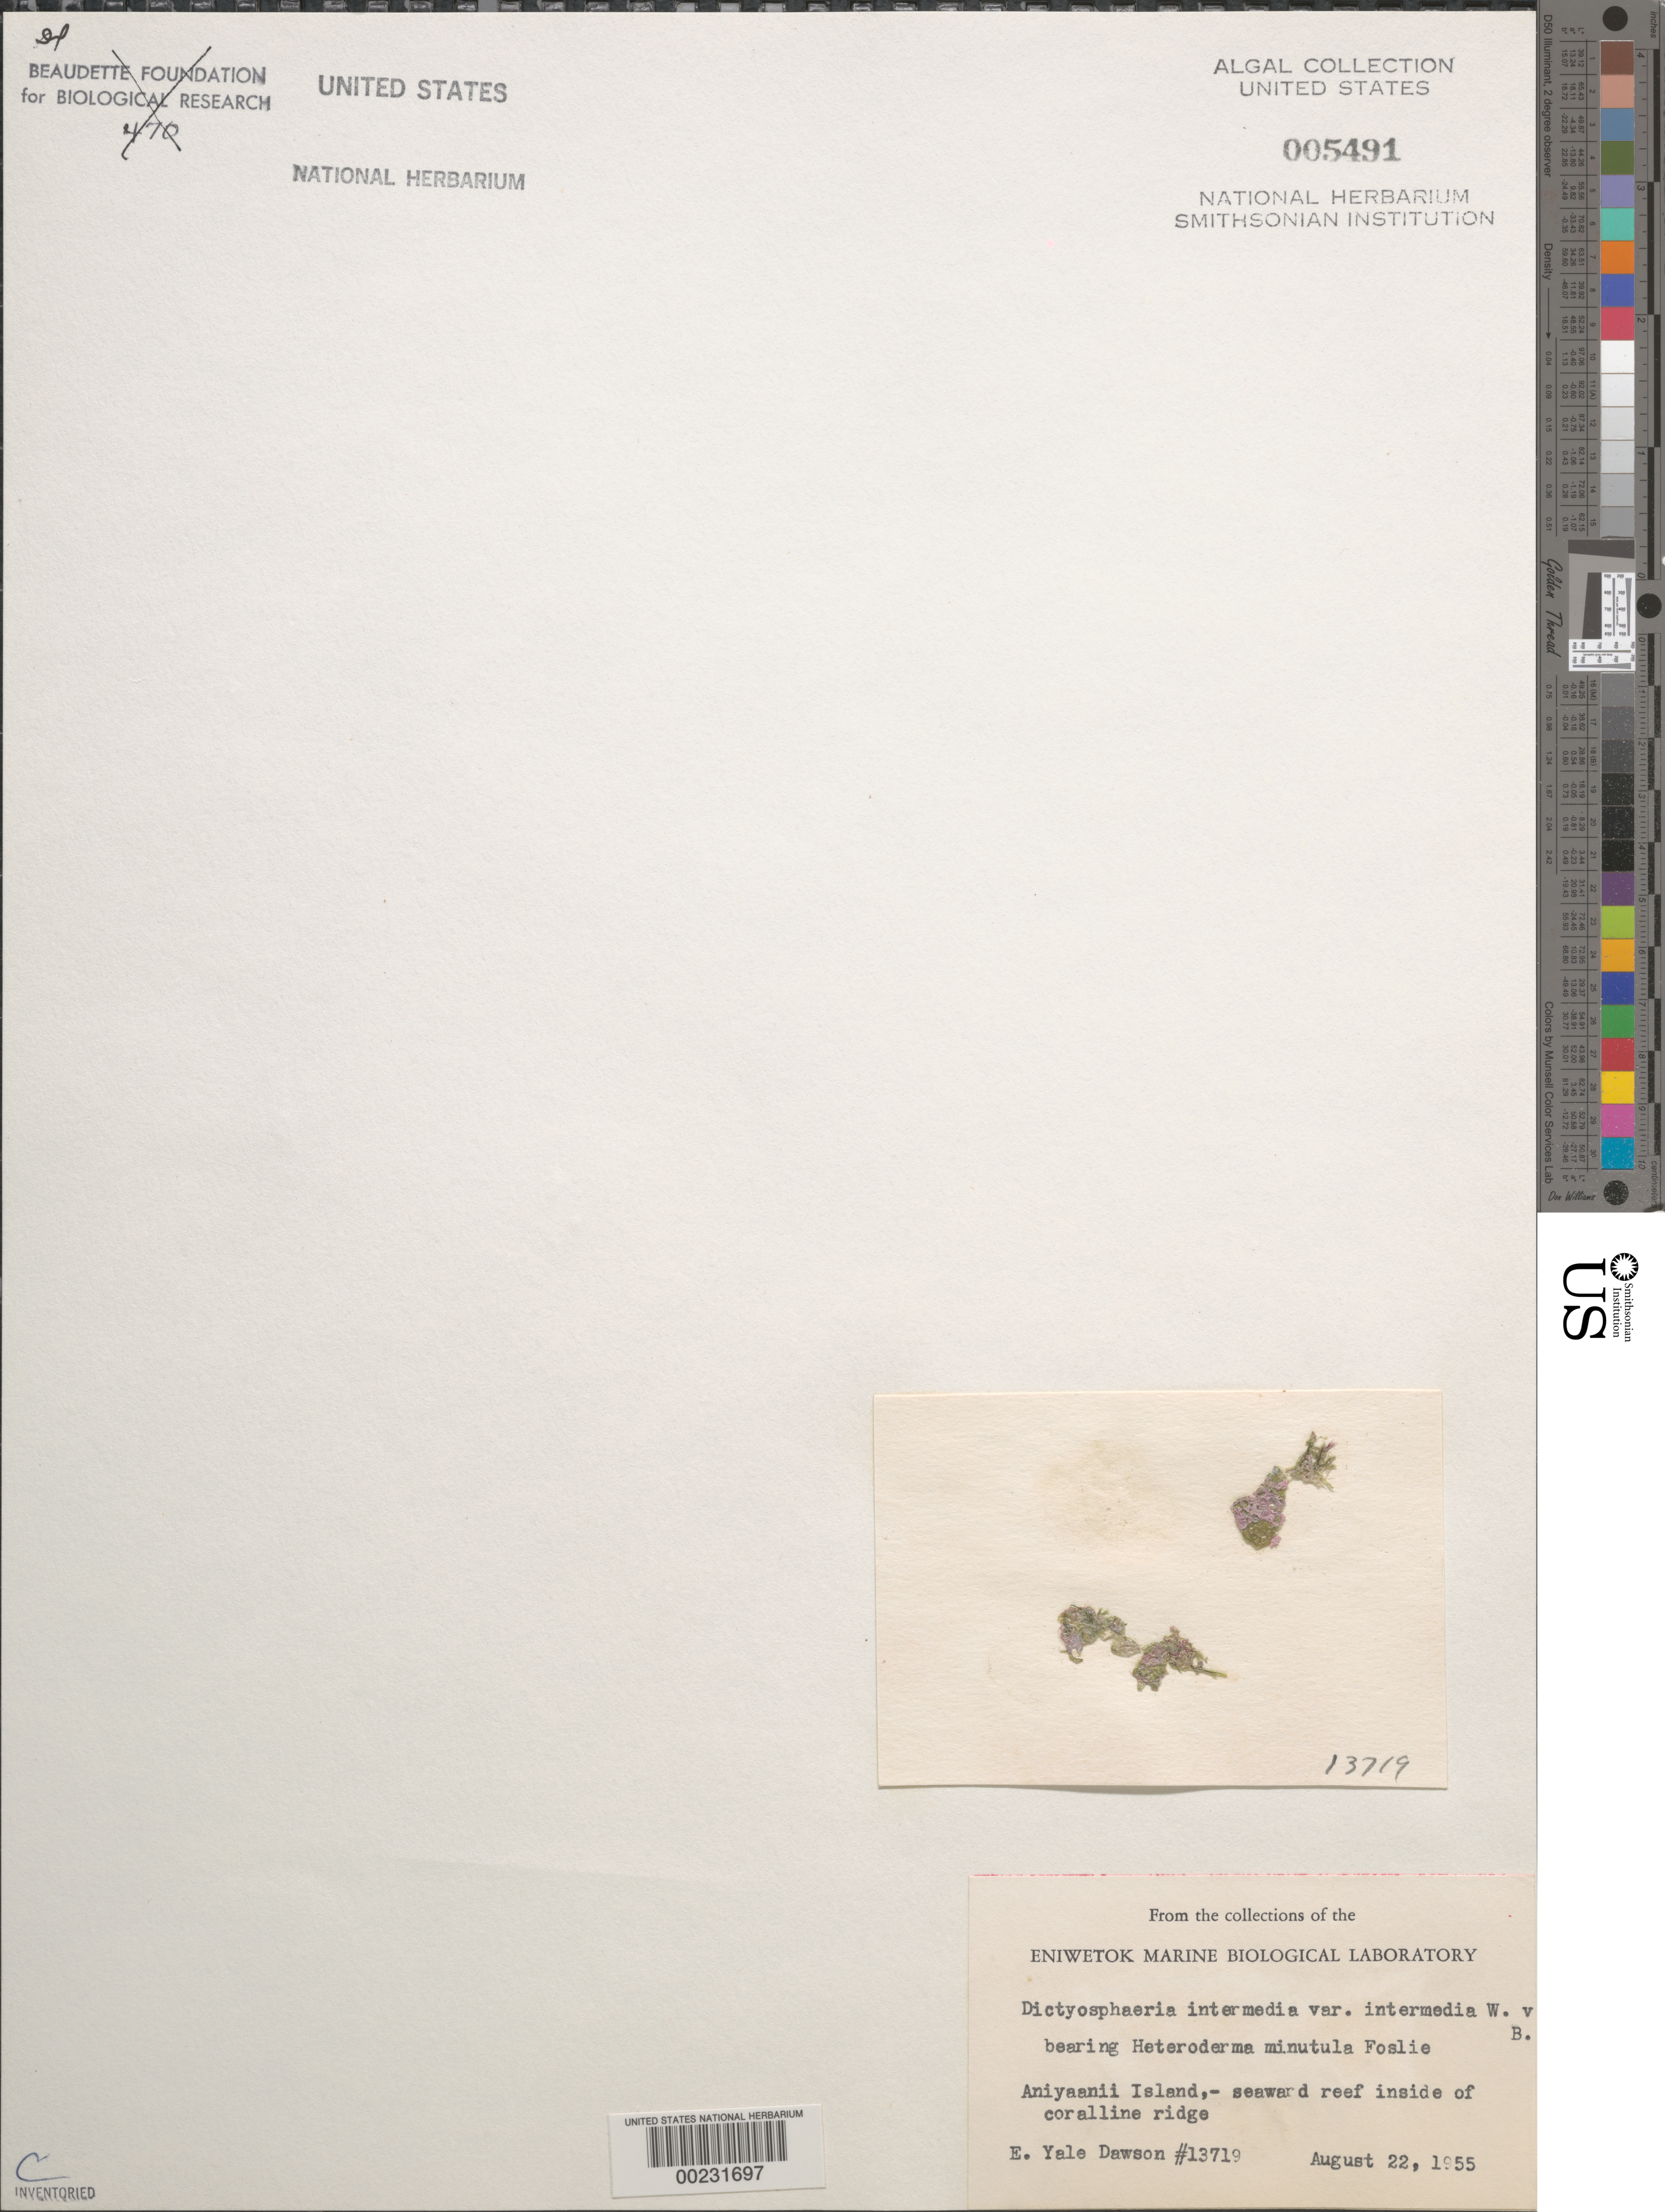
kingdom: Plantae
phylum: Chlorophyta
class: Ulvophyceae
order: Siphonocladales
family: Siphonocladaceae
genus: Dictyosphaeria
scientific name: Dictyosphaeria intermedia var. intermedia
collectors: E. Y. Dawson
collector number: EYD 13719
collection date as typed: August 22, 1955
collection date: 1955-08-22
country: Marshall Islands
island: Enewetak [Eniwetok] Atoll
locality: Aniyaanii Island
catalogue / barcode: US 5491